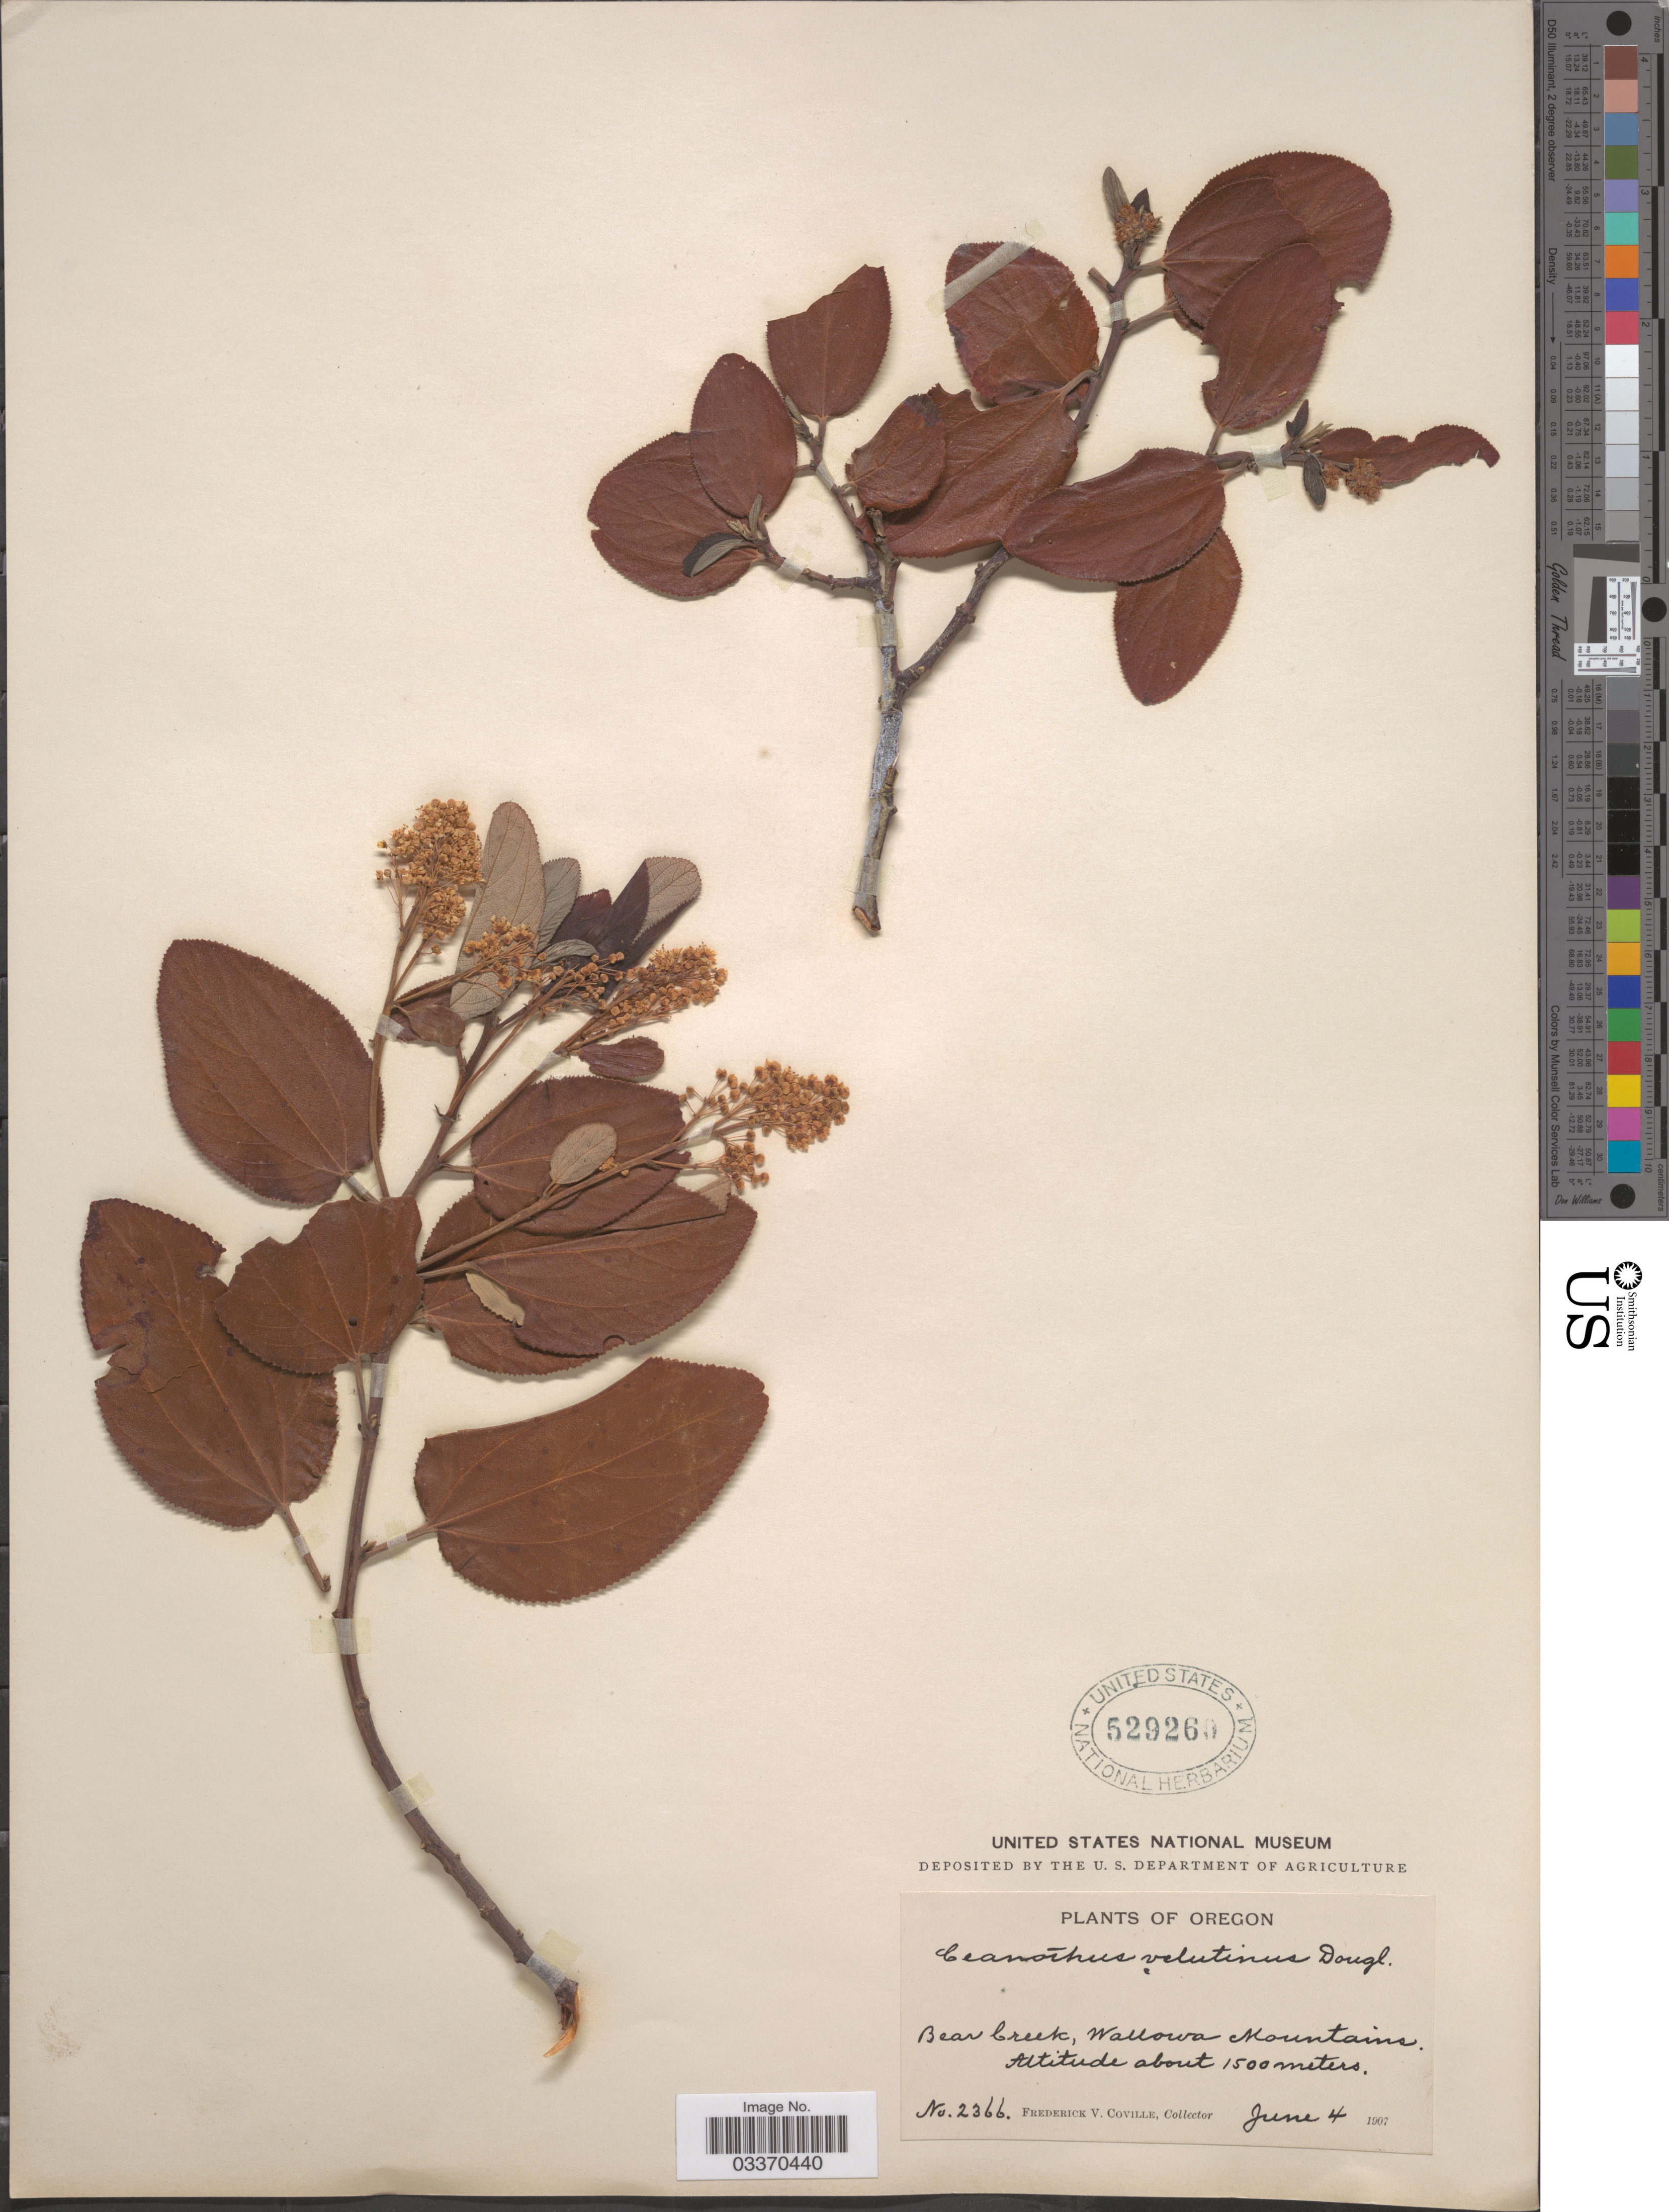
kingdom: Plantae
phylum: Tracheophyta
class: Magnoliopsida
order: Rosales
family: Rhamnaceae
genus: Ceanothus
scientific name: Ceanothus velutinus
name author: Douglas ex Hook.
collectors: F. V. Coville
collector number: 2366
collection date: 1907-06-04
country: United States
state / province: Oregon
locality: Bear Creek, Wallowa Mountains.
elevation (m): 1500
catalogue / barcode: US 529260